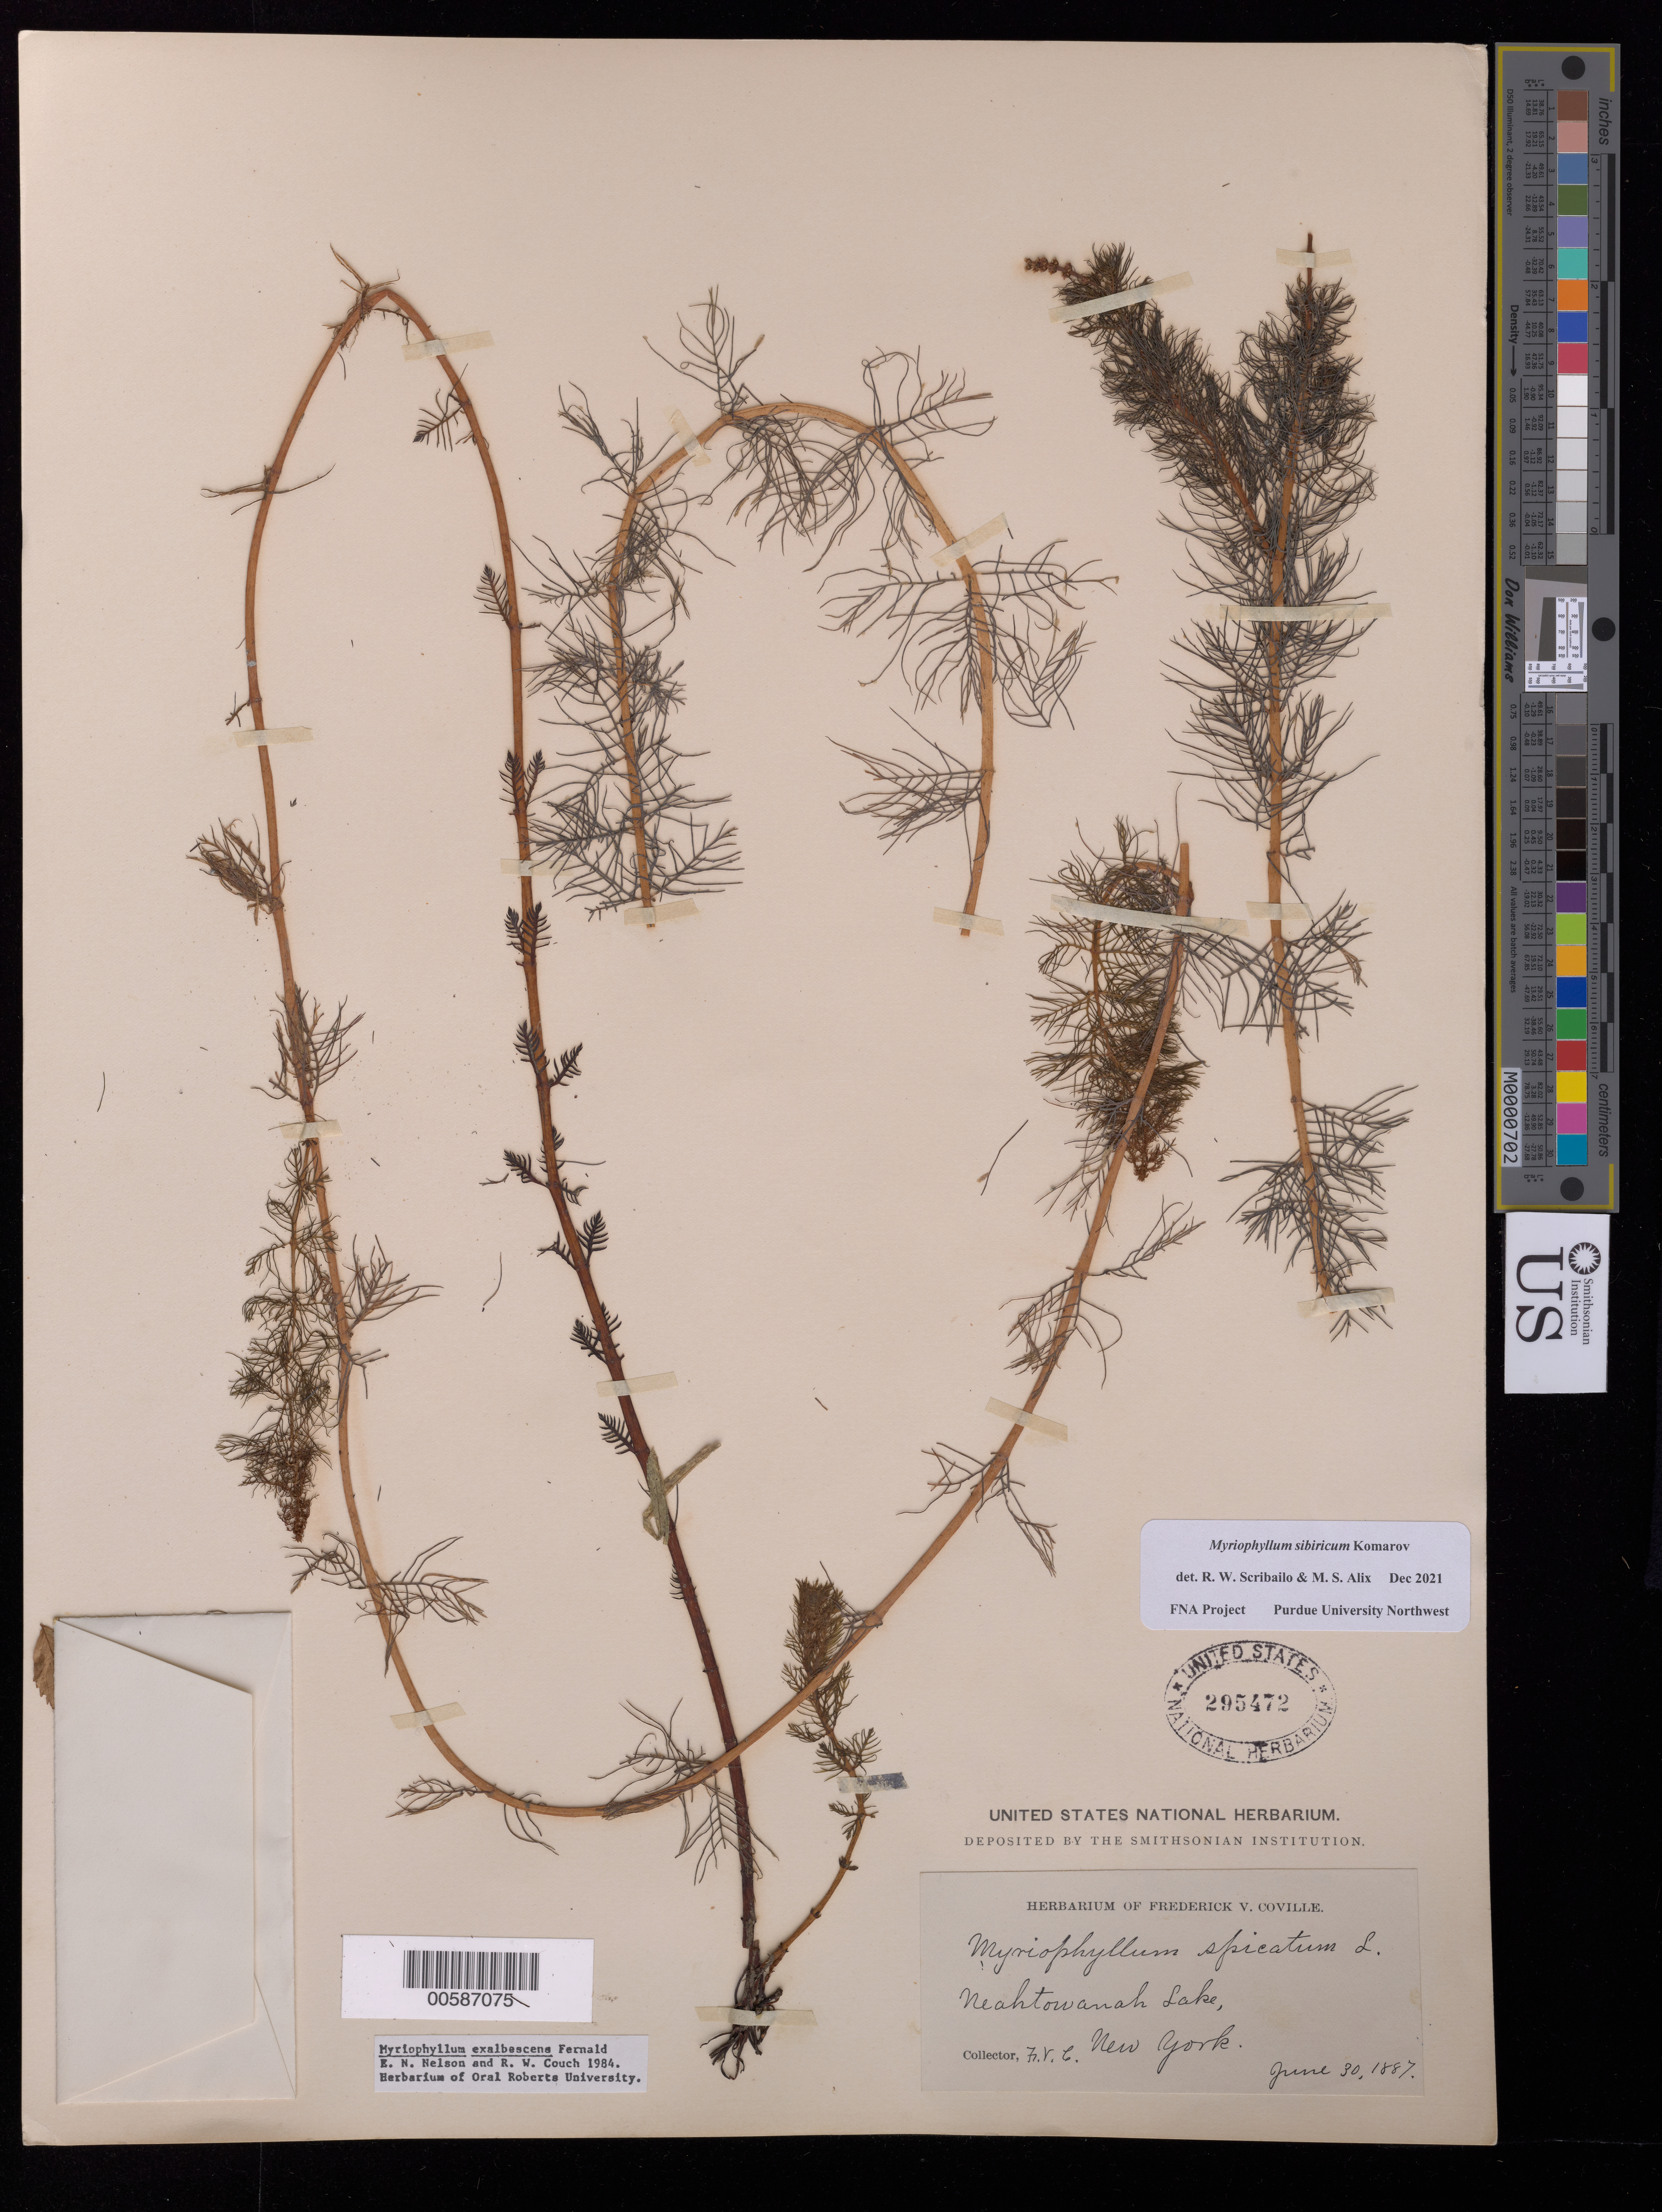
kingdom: Plantae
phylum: Tracheophyta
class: Magnoliopsida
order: Saxifragales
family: Haloragaceae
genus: Myriophyllum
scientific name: Myriophyllum sibiricum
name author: Kom.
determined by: Scribailo, R. W.; Alix, M. S.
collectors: F. V. Coville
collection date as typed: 30 Jun 1887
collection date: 1887-06-30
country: United States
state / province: New York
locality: Neahtowanah Lake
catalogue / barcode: US 295472